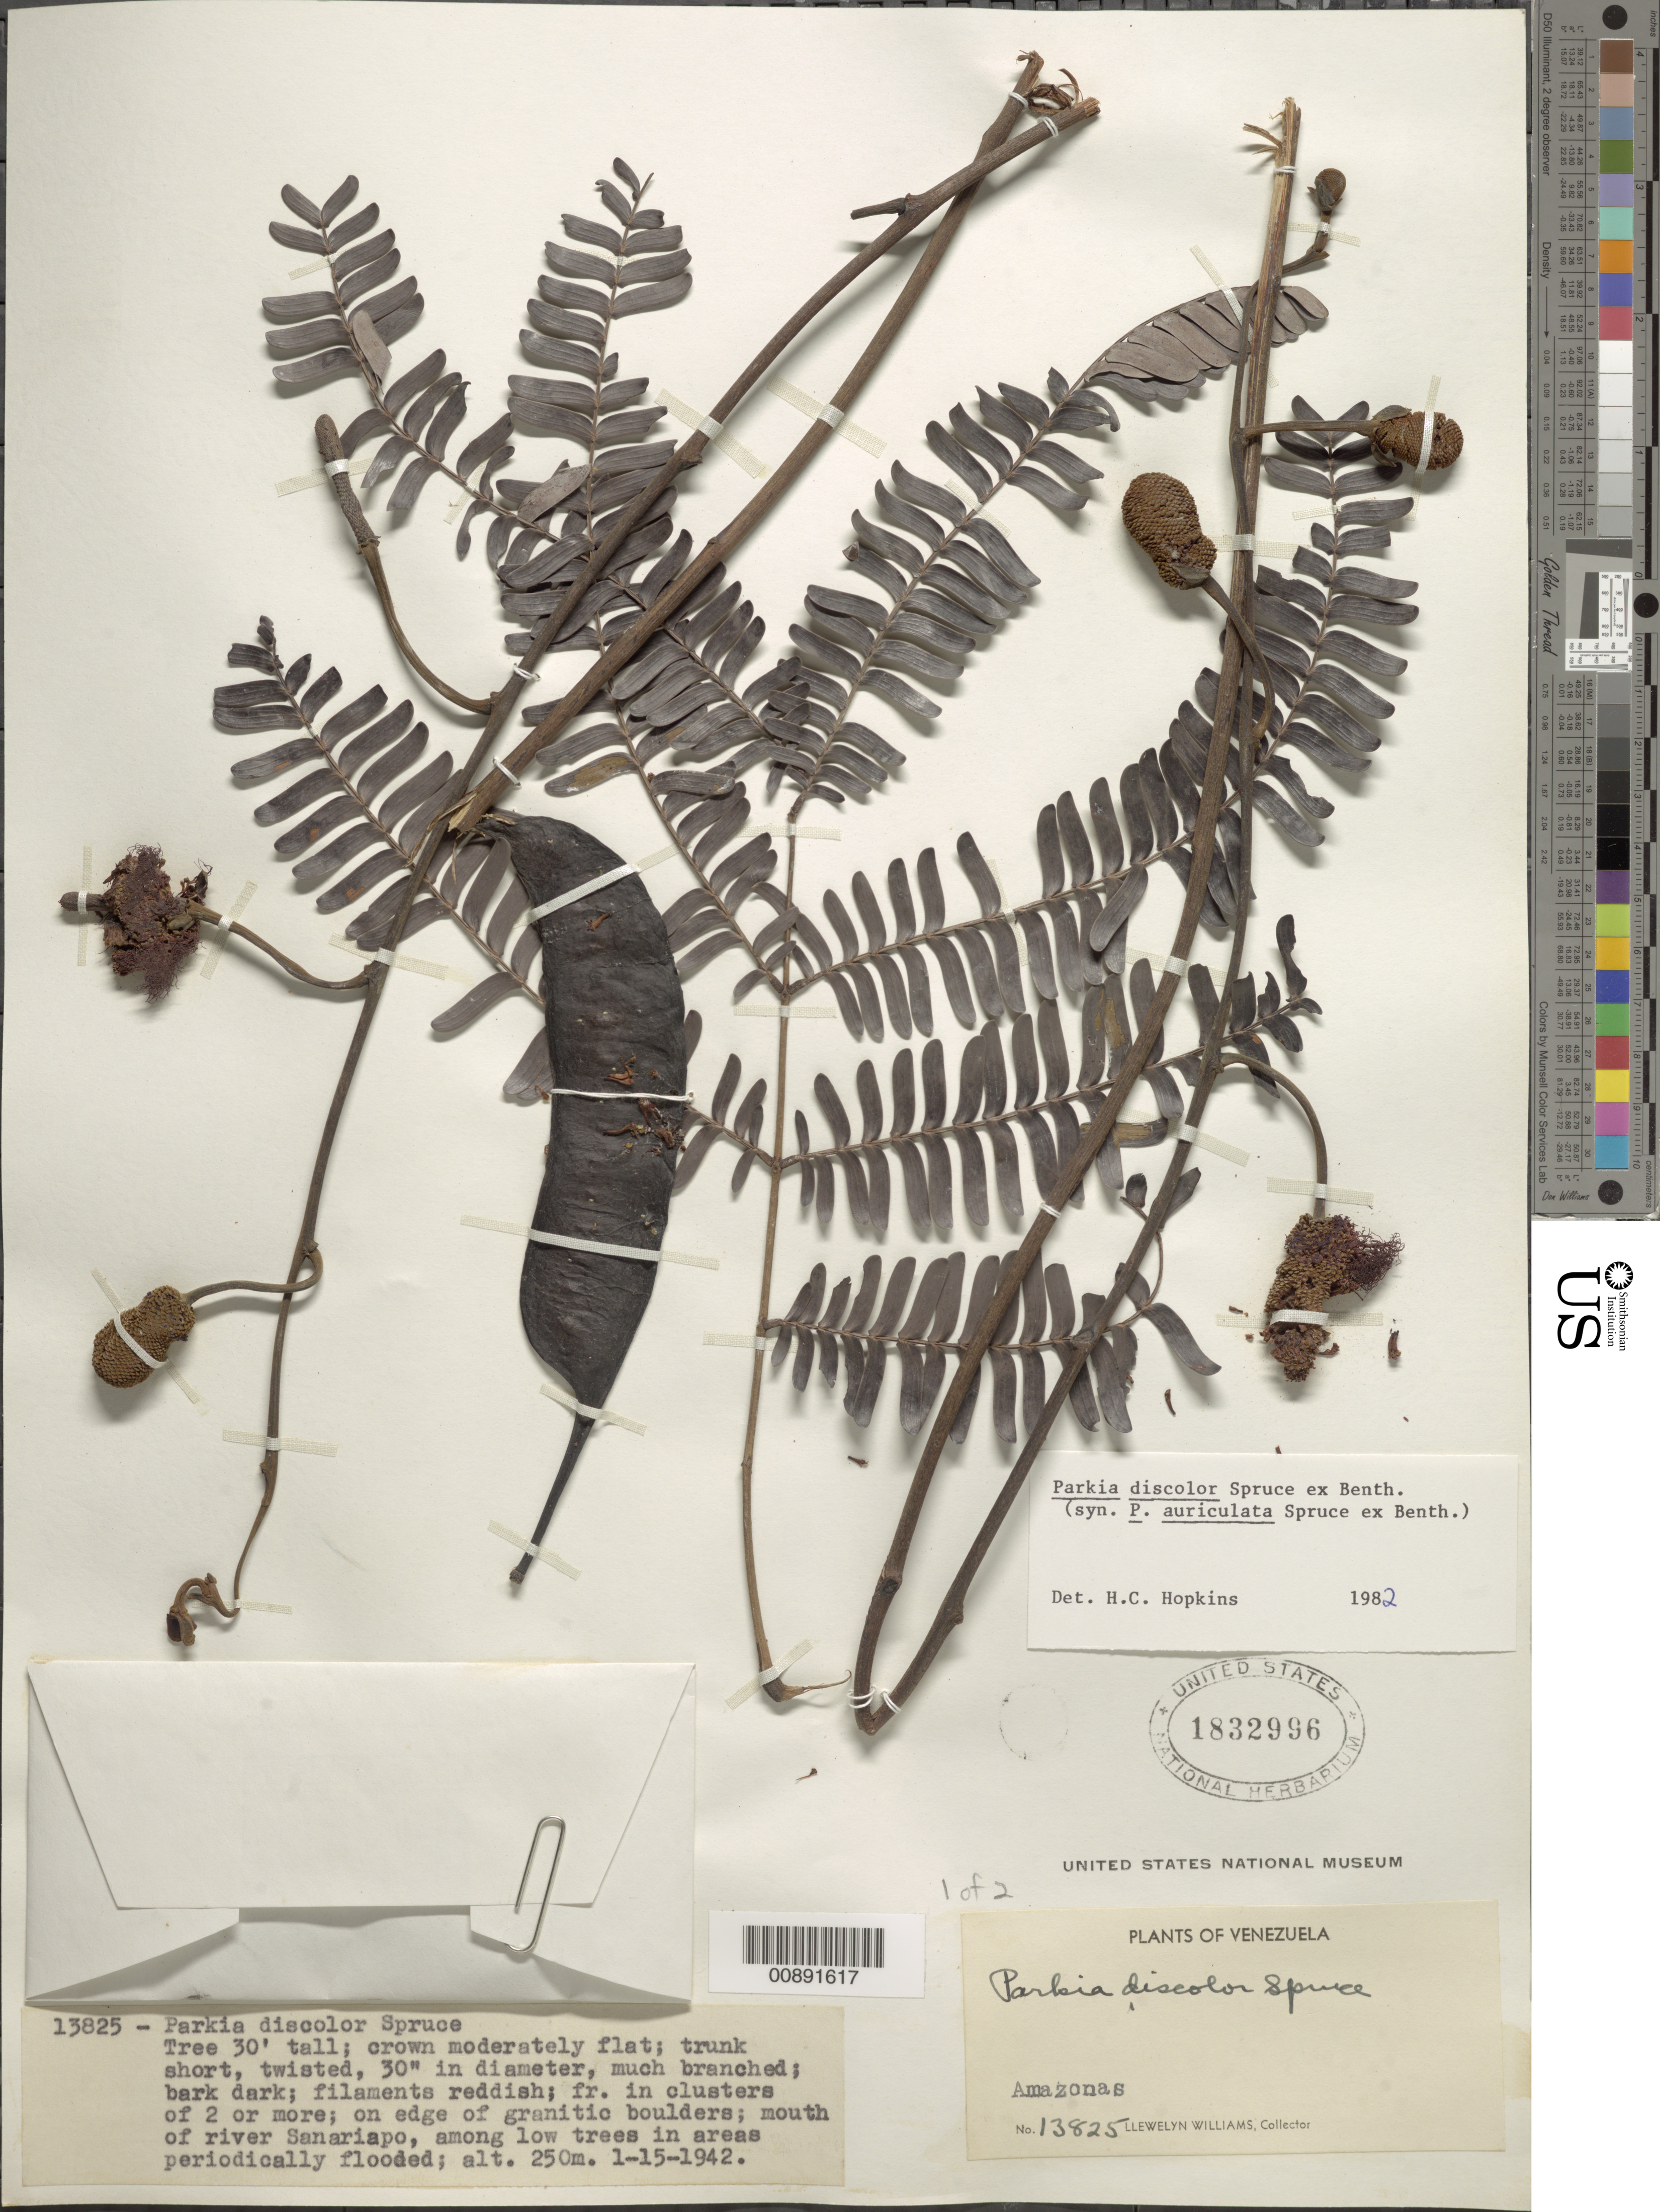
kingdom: Plantae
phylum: Tracheophyta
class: Magnoliopsida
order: Fabales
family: Fabaceae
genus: Parkia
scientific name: Parkia auriculata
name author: Spruce ex Benth.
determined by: Hopkins, H. C.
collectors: Ll. Williams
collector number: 13825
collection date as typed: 15-Jan-42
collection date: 1942-01-15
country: Venezuela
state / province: Amazonas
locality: Sanariapo river mouth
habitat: Edge of granitic boulders; among low trees in area periodically flooded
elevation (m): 250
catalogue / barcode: US 1832996